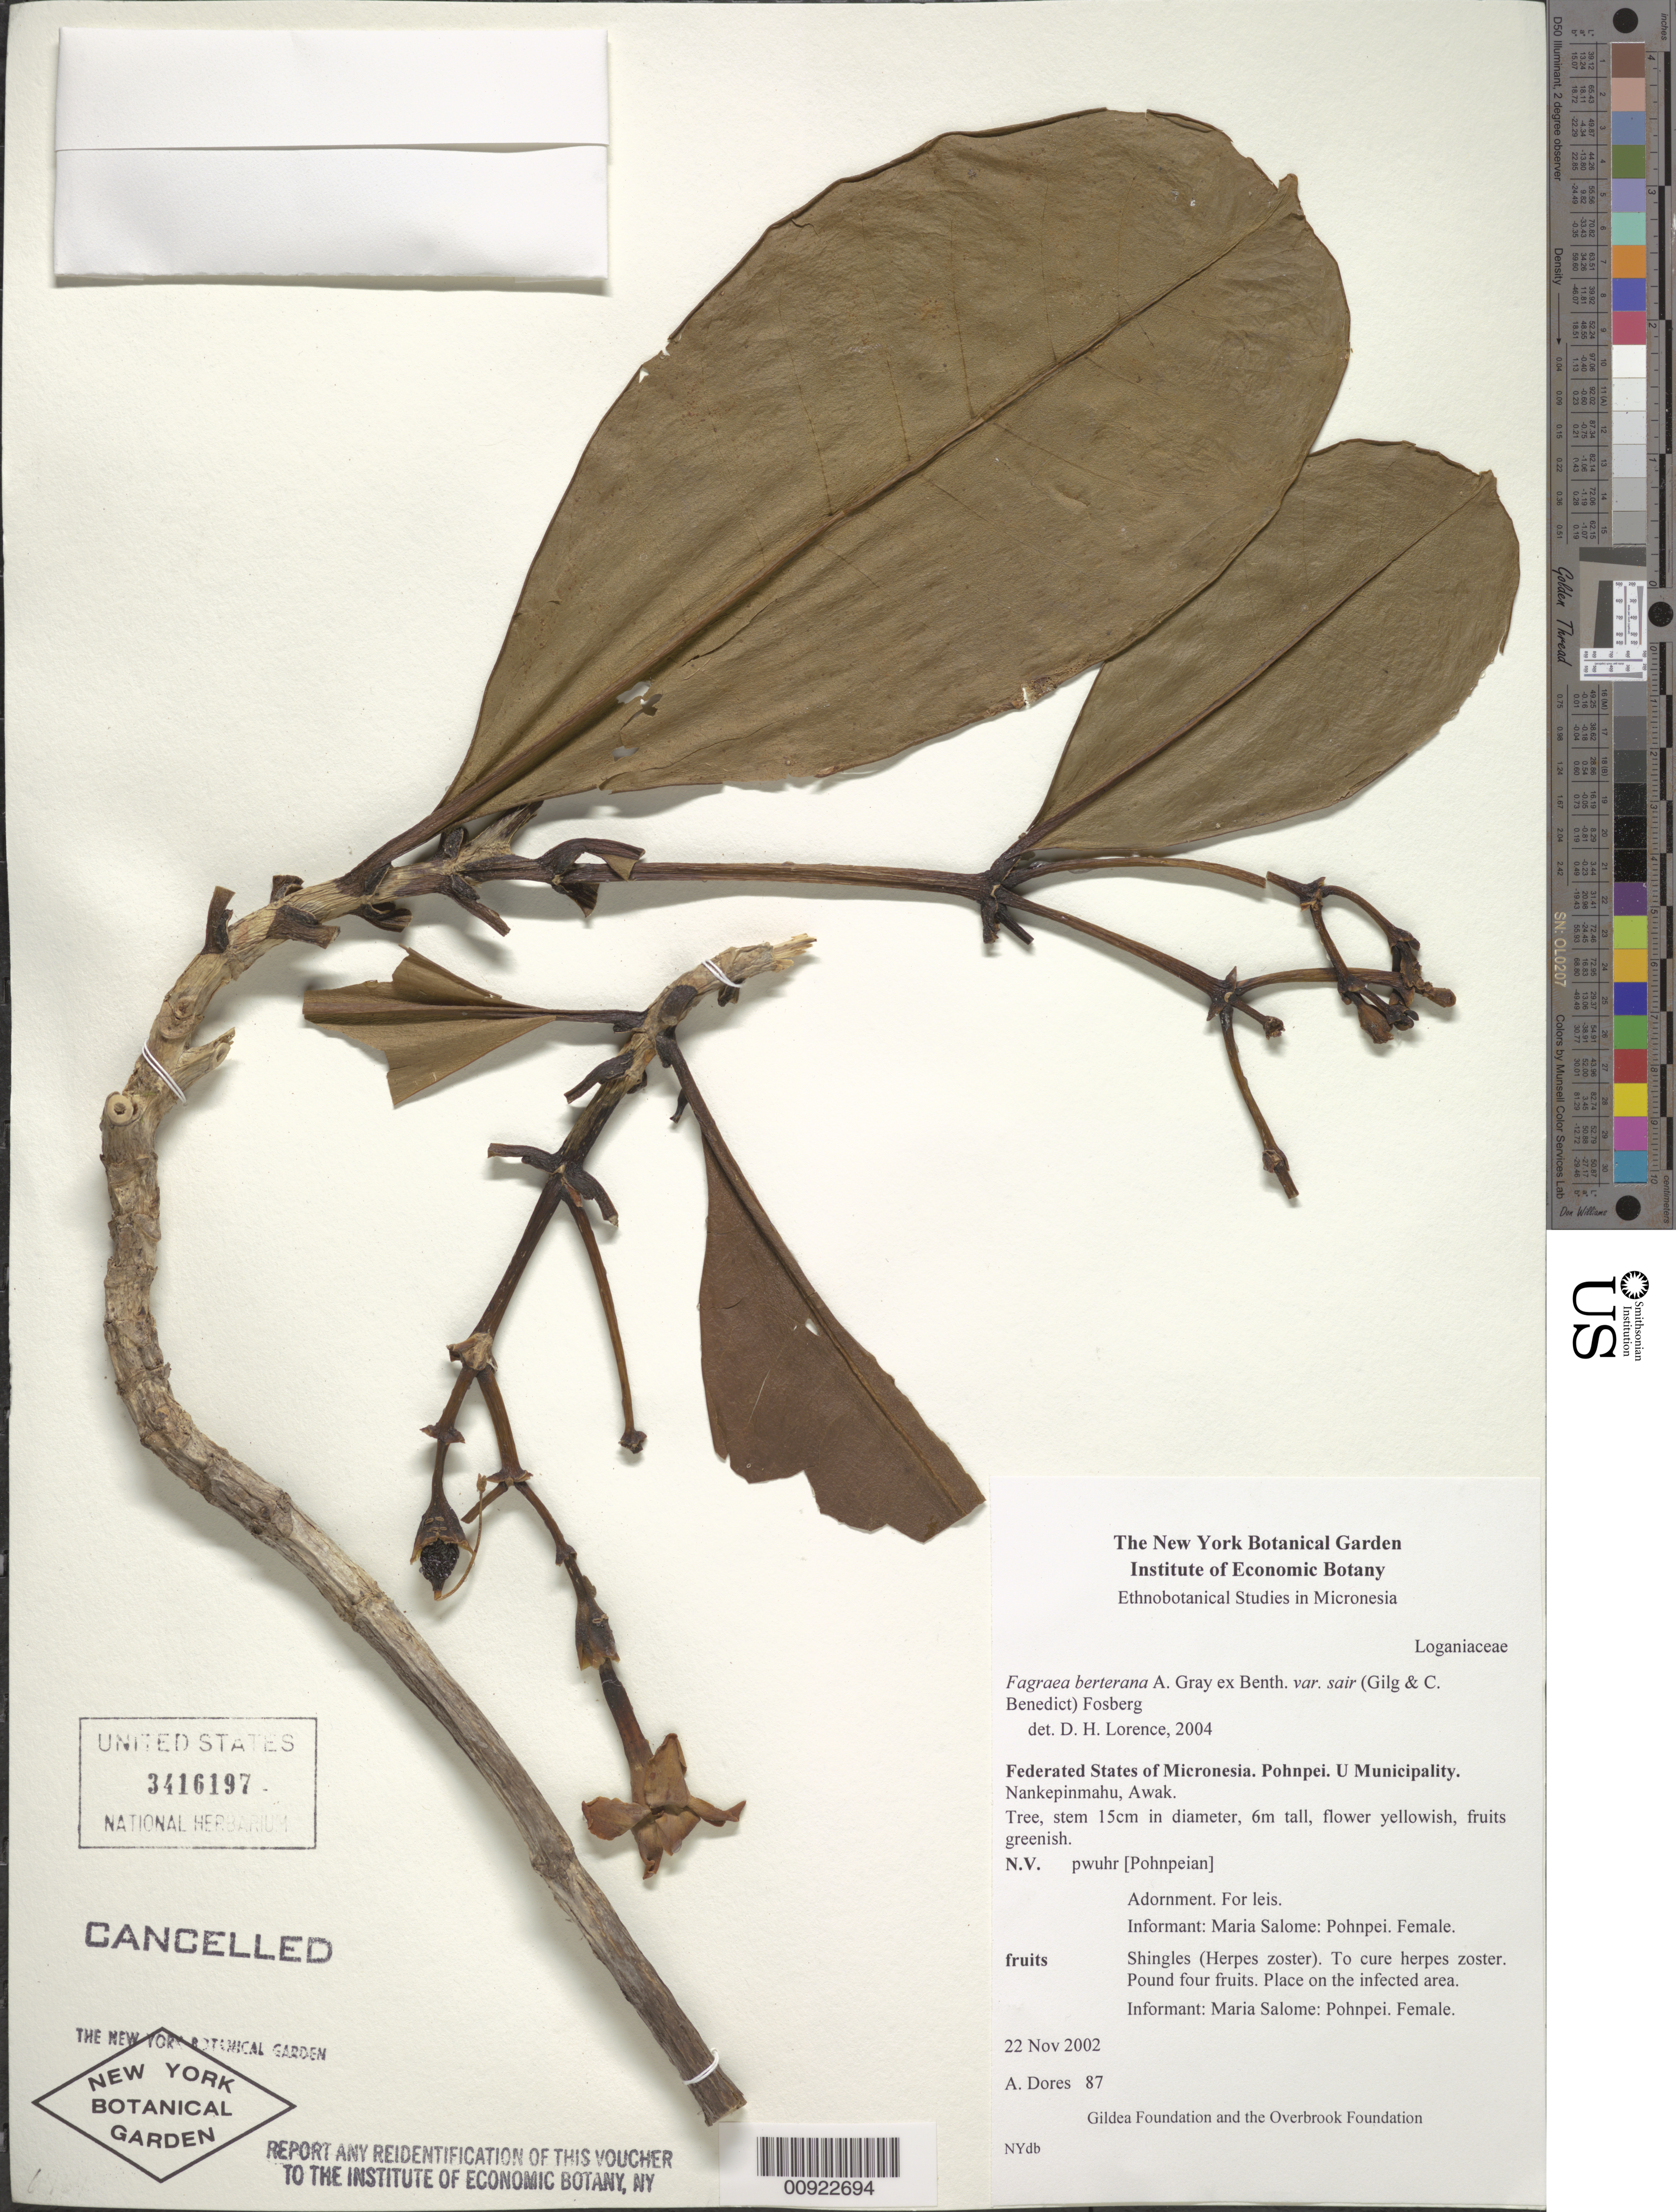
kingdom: Plantae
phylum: Tracheophyta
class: Magnoliopsida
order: Gentianales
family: Gentianaceae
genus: Fagraea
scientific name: Fagraea berteroana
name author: A. Gray ex Benth.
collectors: A. Dores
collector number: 87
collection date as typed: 22 Nov 2002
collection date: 2002-11-22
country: Micronesia, Federated States of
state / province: Pohnpei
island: Pohnpei [Ponape]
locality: U Municipality. Nankepinmahu, Awak.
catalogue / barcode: US 3416197